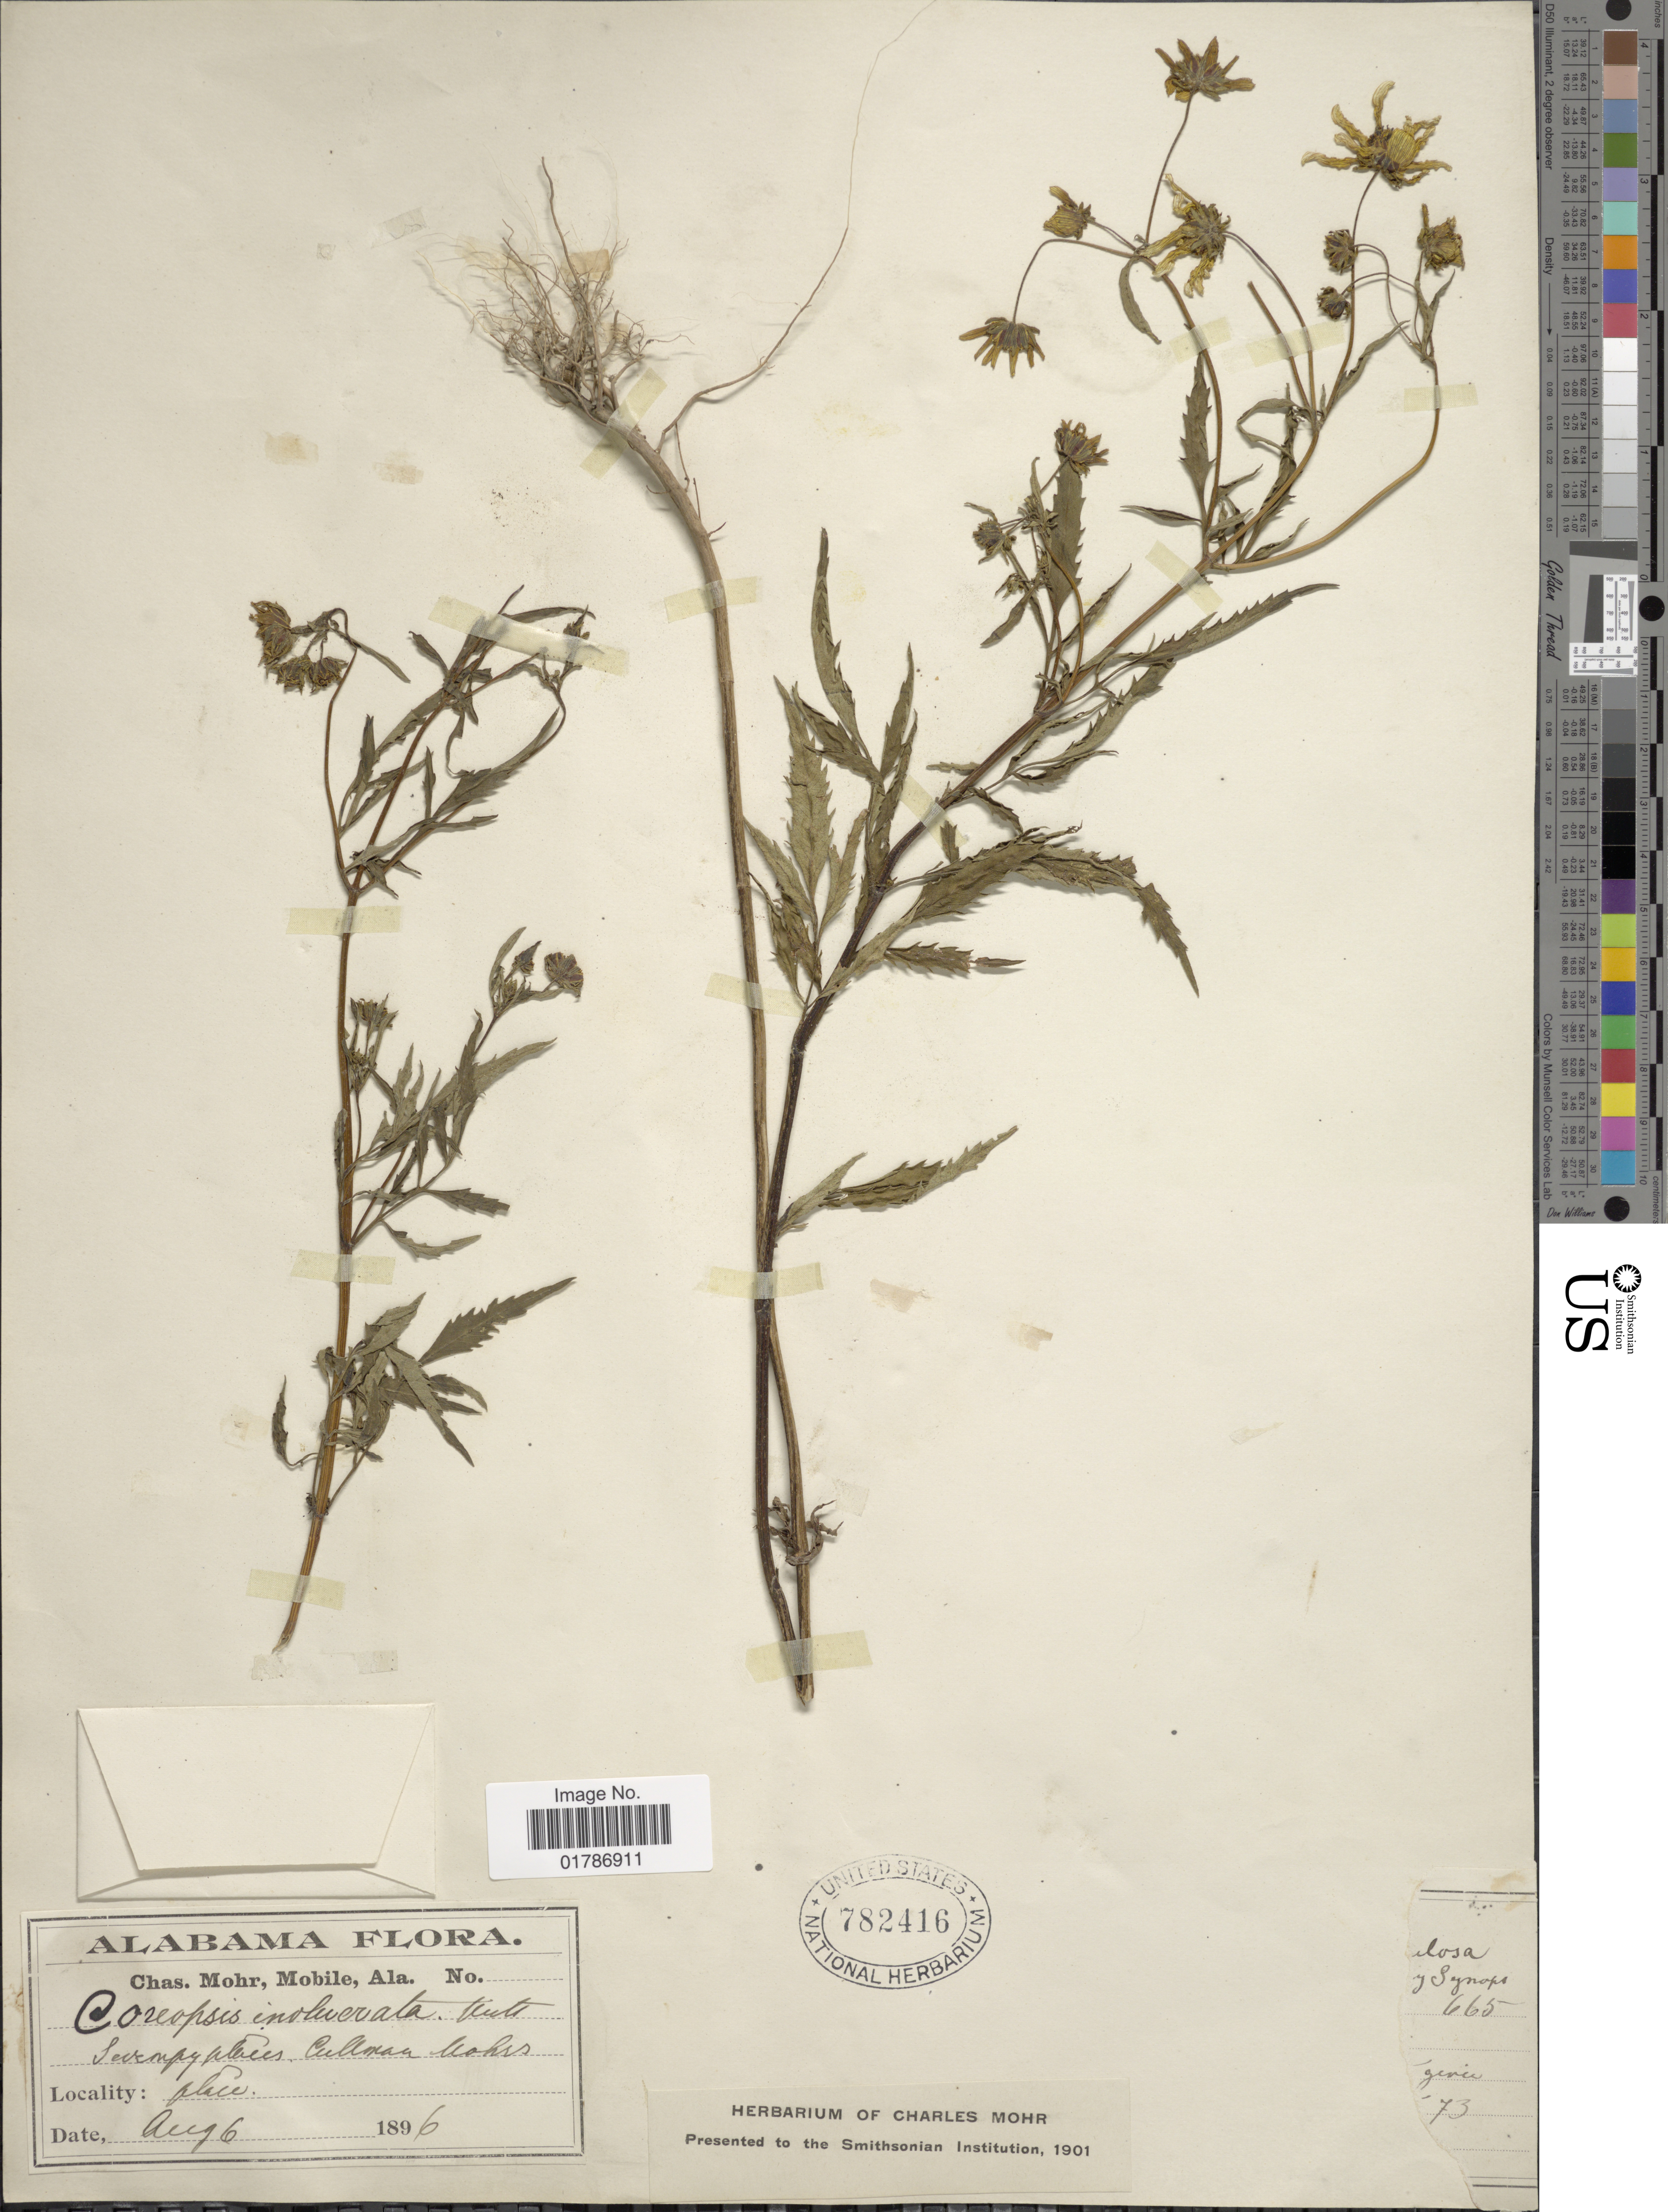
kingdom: Plantae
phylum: Tracheophyta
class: Magnoliopsida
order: Asterales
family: Asteraceae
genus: Bidens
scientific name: Bidens polylepis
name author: S.F. Blake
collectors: Mohr, C. T. (herbarium)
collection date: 1896-08-06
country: United States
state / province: Alabama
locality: Swampy places, Cullman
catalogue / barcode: US 782416